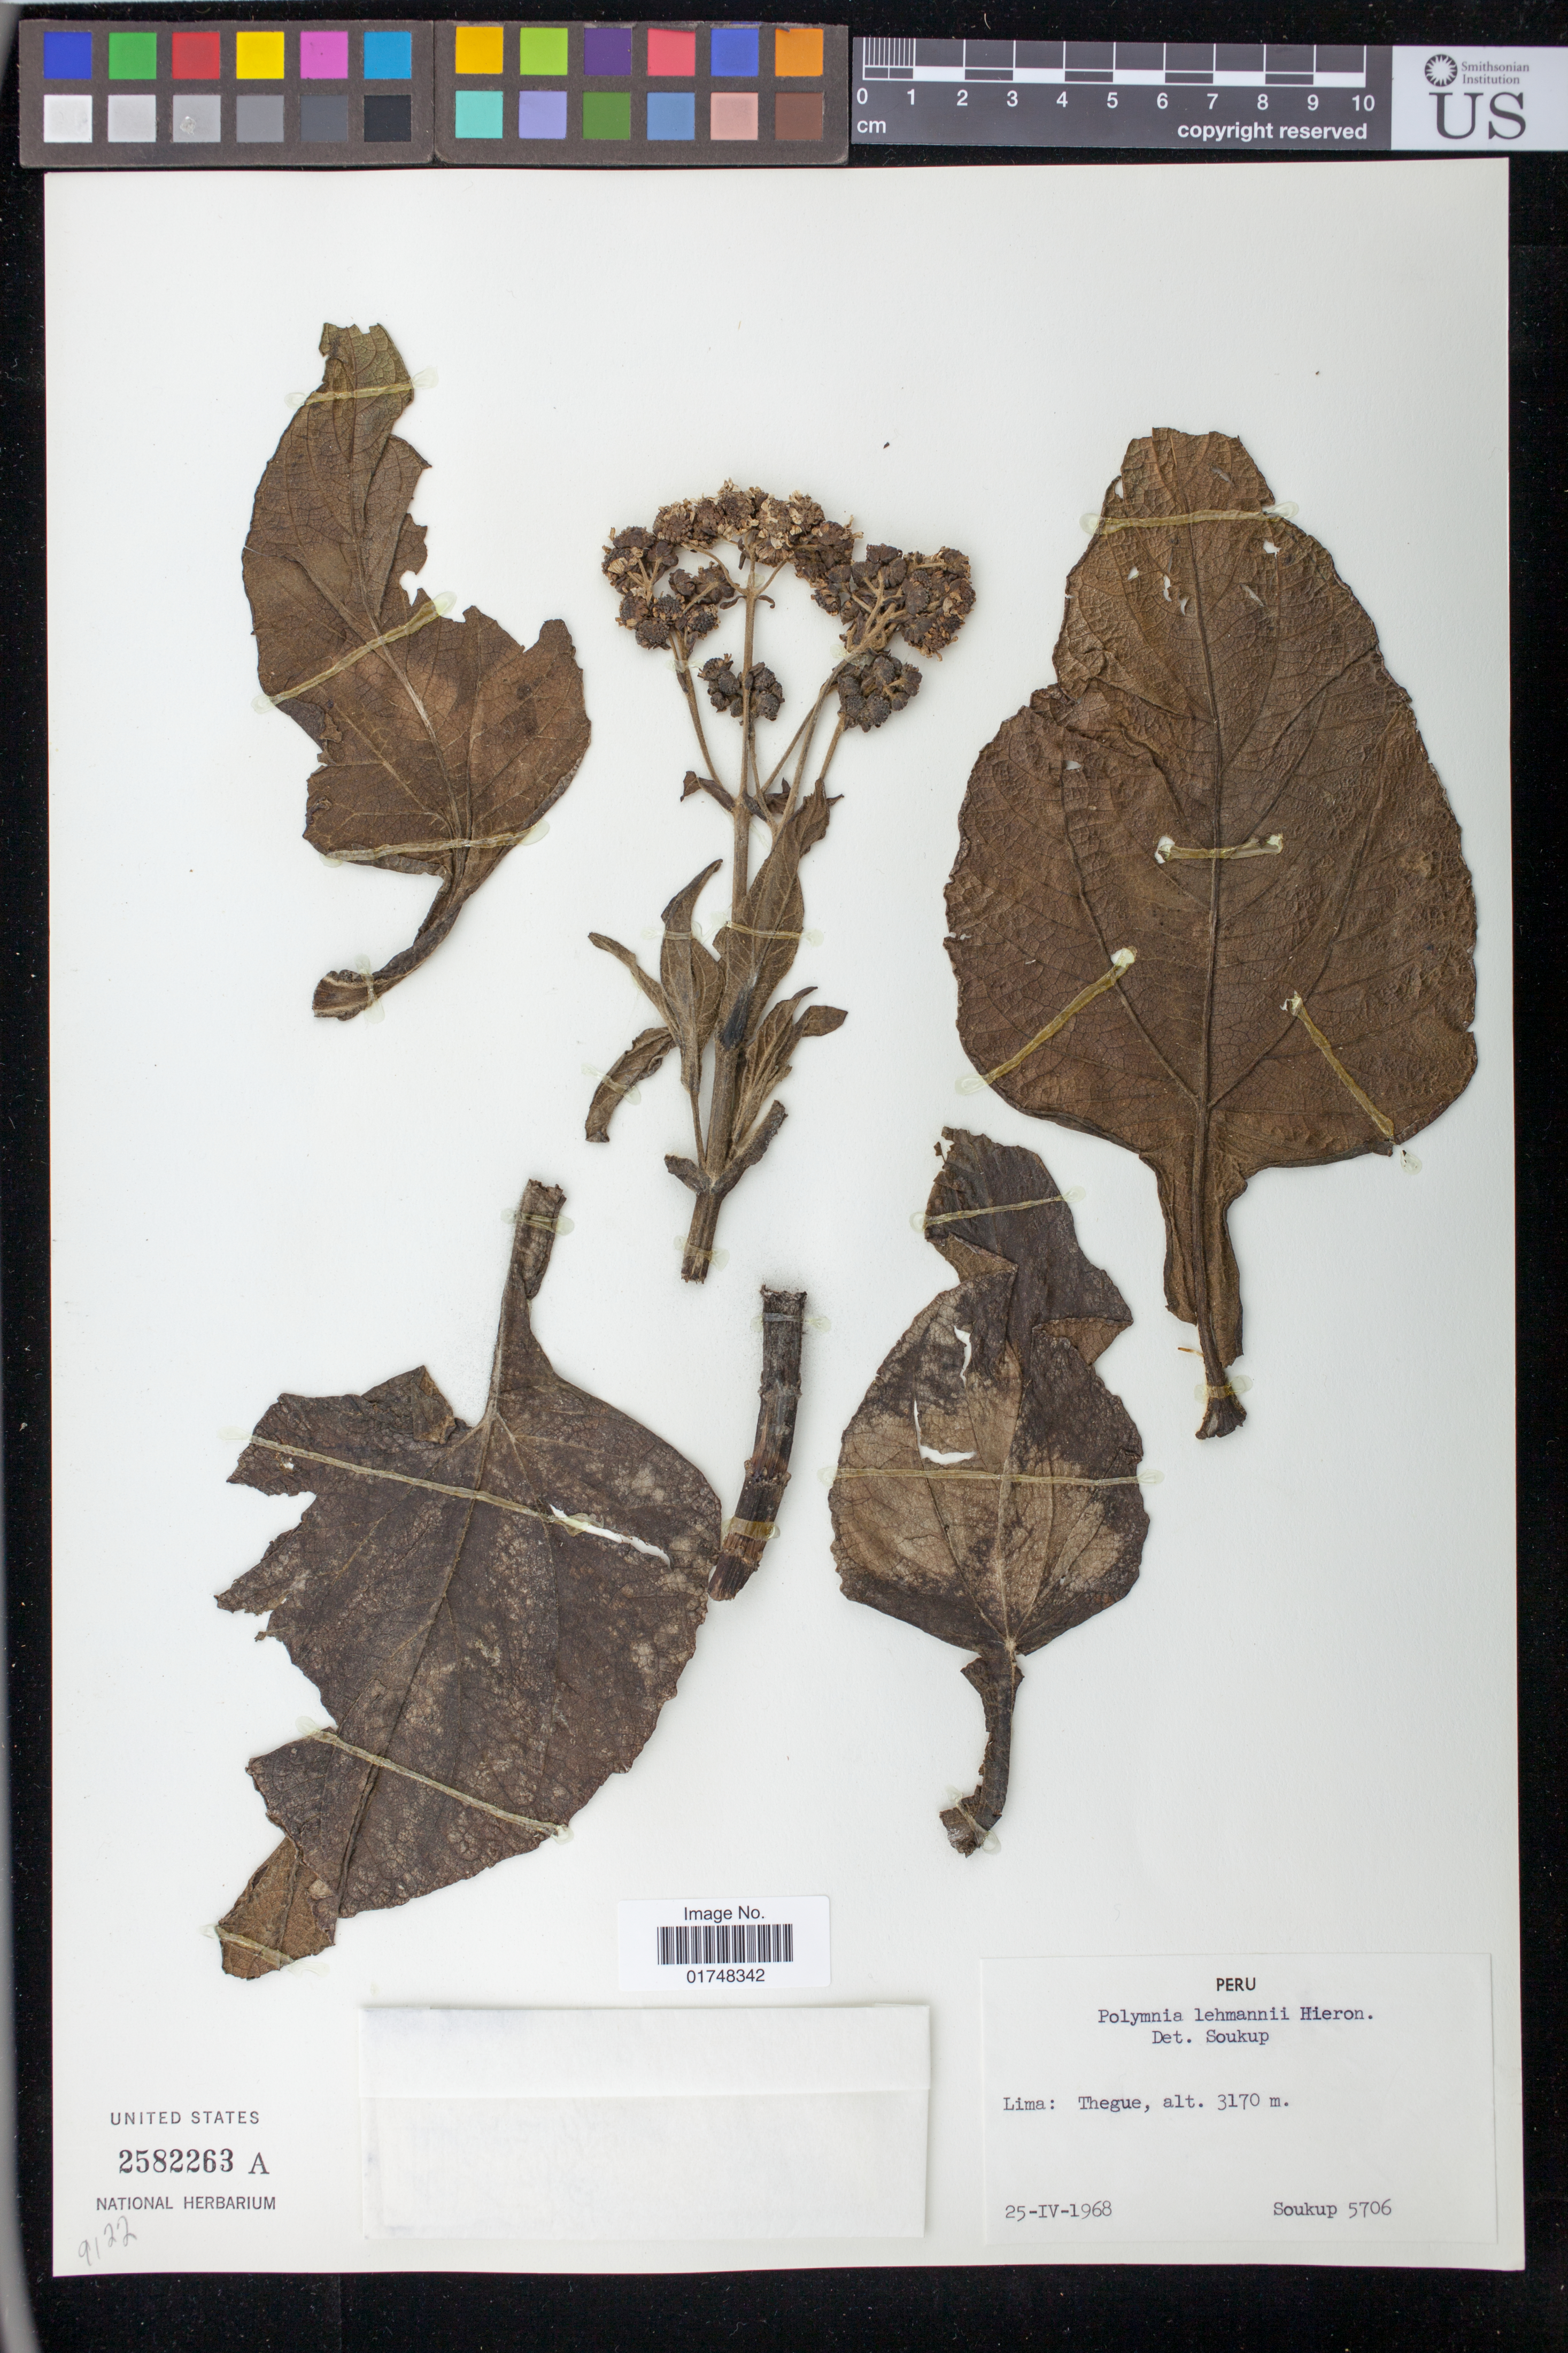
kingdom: Plantae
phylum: Tracheophyta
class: Magnoliopsida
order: Asterales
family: Asteraceae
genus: Smallanthus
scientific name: Smallanthus glabratus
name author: (DC.) H. Rob.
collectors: -- Soukup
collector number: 5706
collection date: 1968-04-25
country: Peru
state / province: Lima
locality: Thegue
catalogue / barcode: US 2582263A